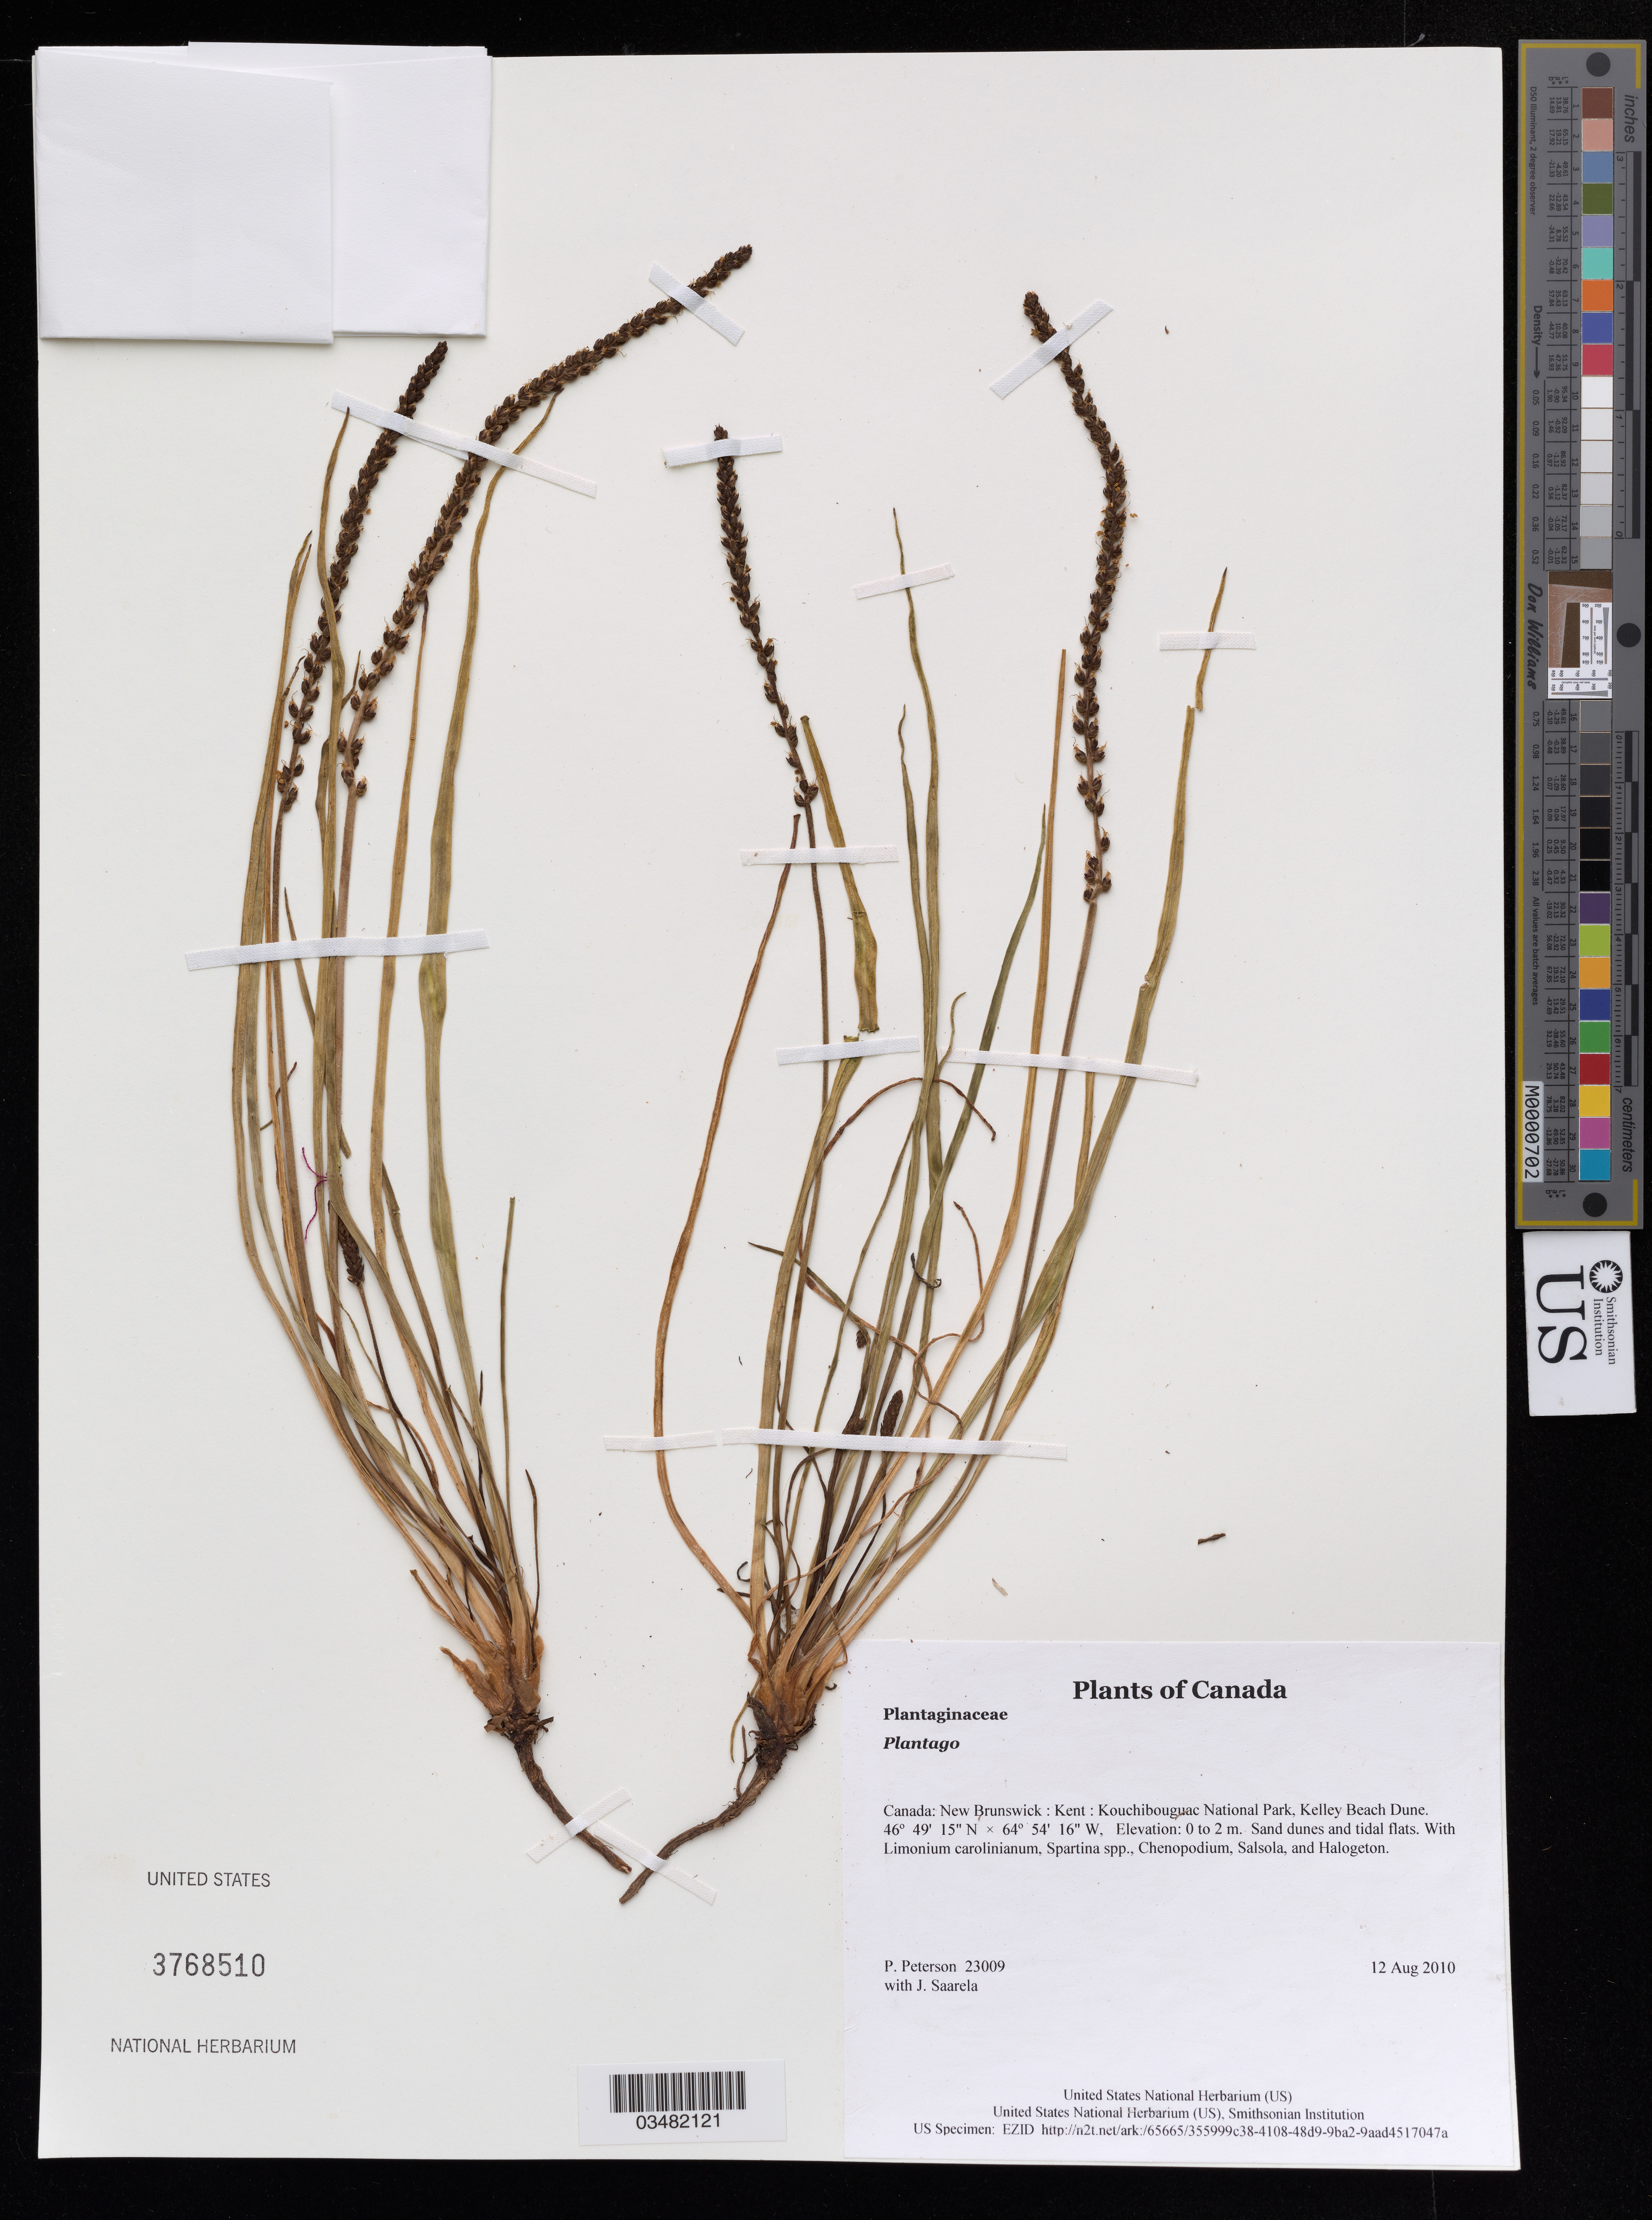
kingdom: Plantae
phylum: Tracheophyta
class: Magnoliopsida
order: Lamiales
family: Plantaginaceae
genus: Plantago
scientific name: Plantago sp.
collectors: P. M. Peterson & J. Saarela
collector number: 23009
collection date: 2010-08-12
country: Canada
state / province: New Brunswick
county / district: Kent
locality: Kouchibouguac National Park, Kelley Beach Dune.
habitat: Sand dunes and tidal flats.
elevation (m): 0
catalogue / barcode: US 3768510